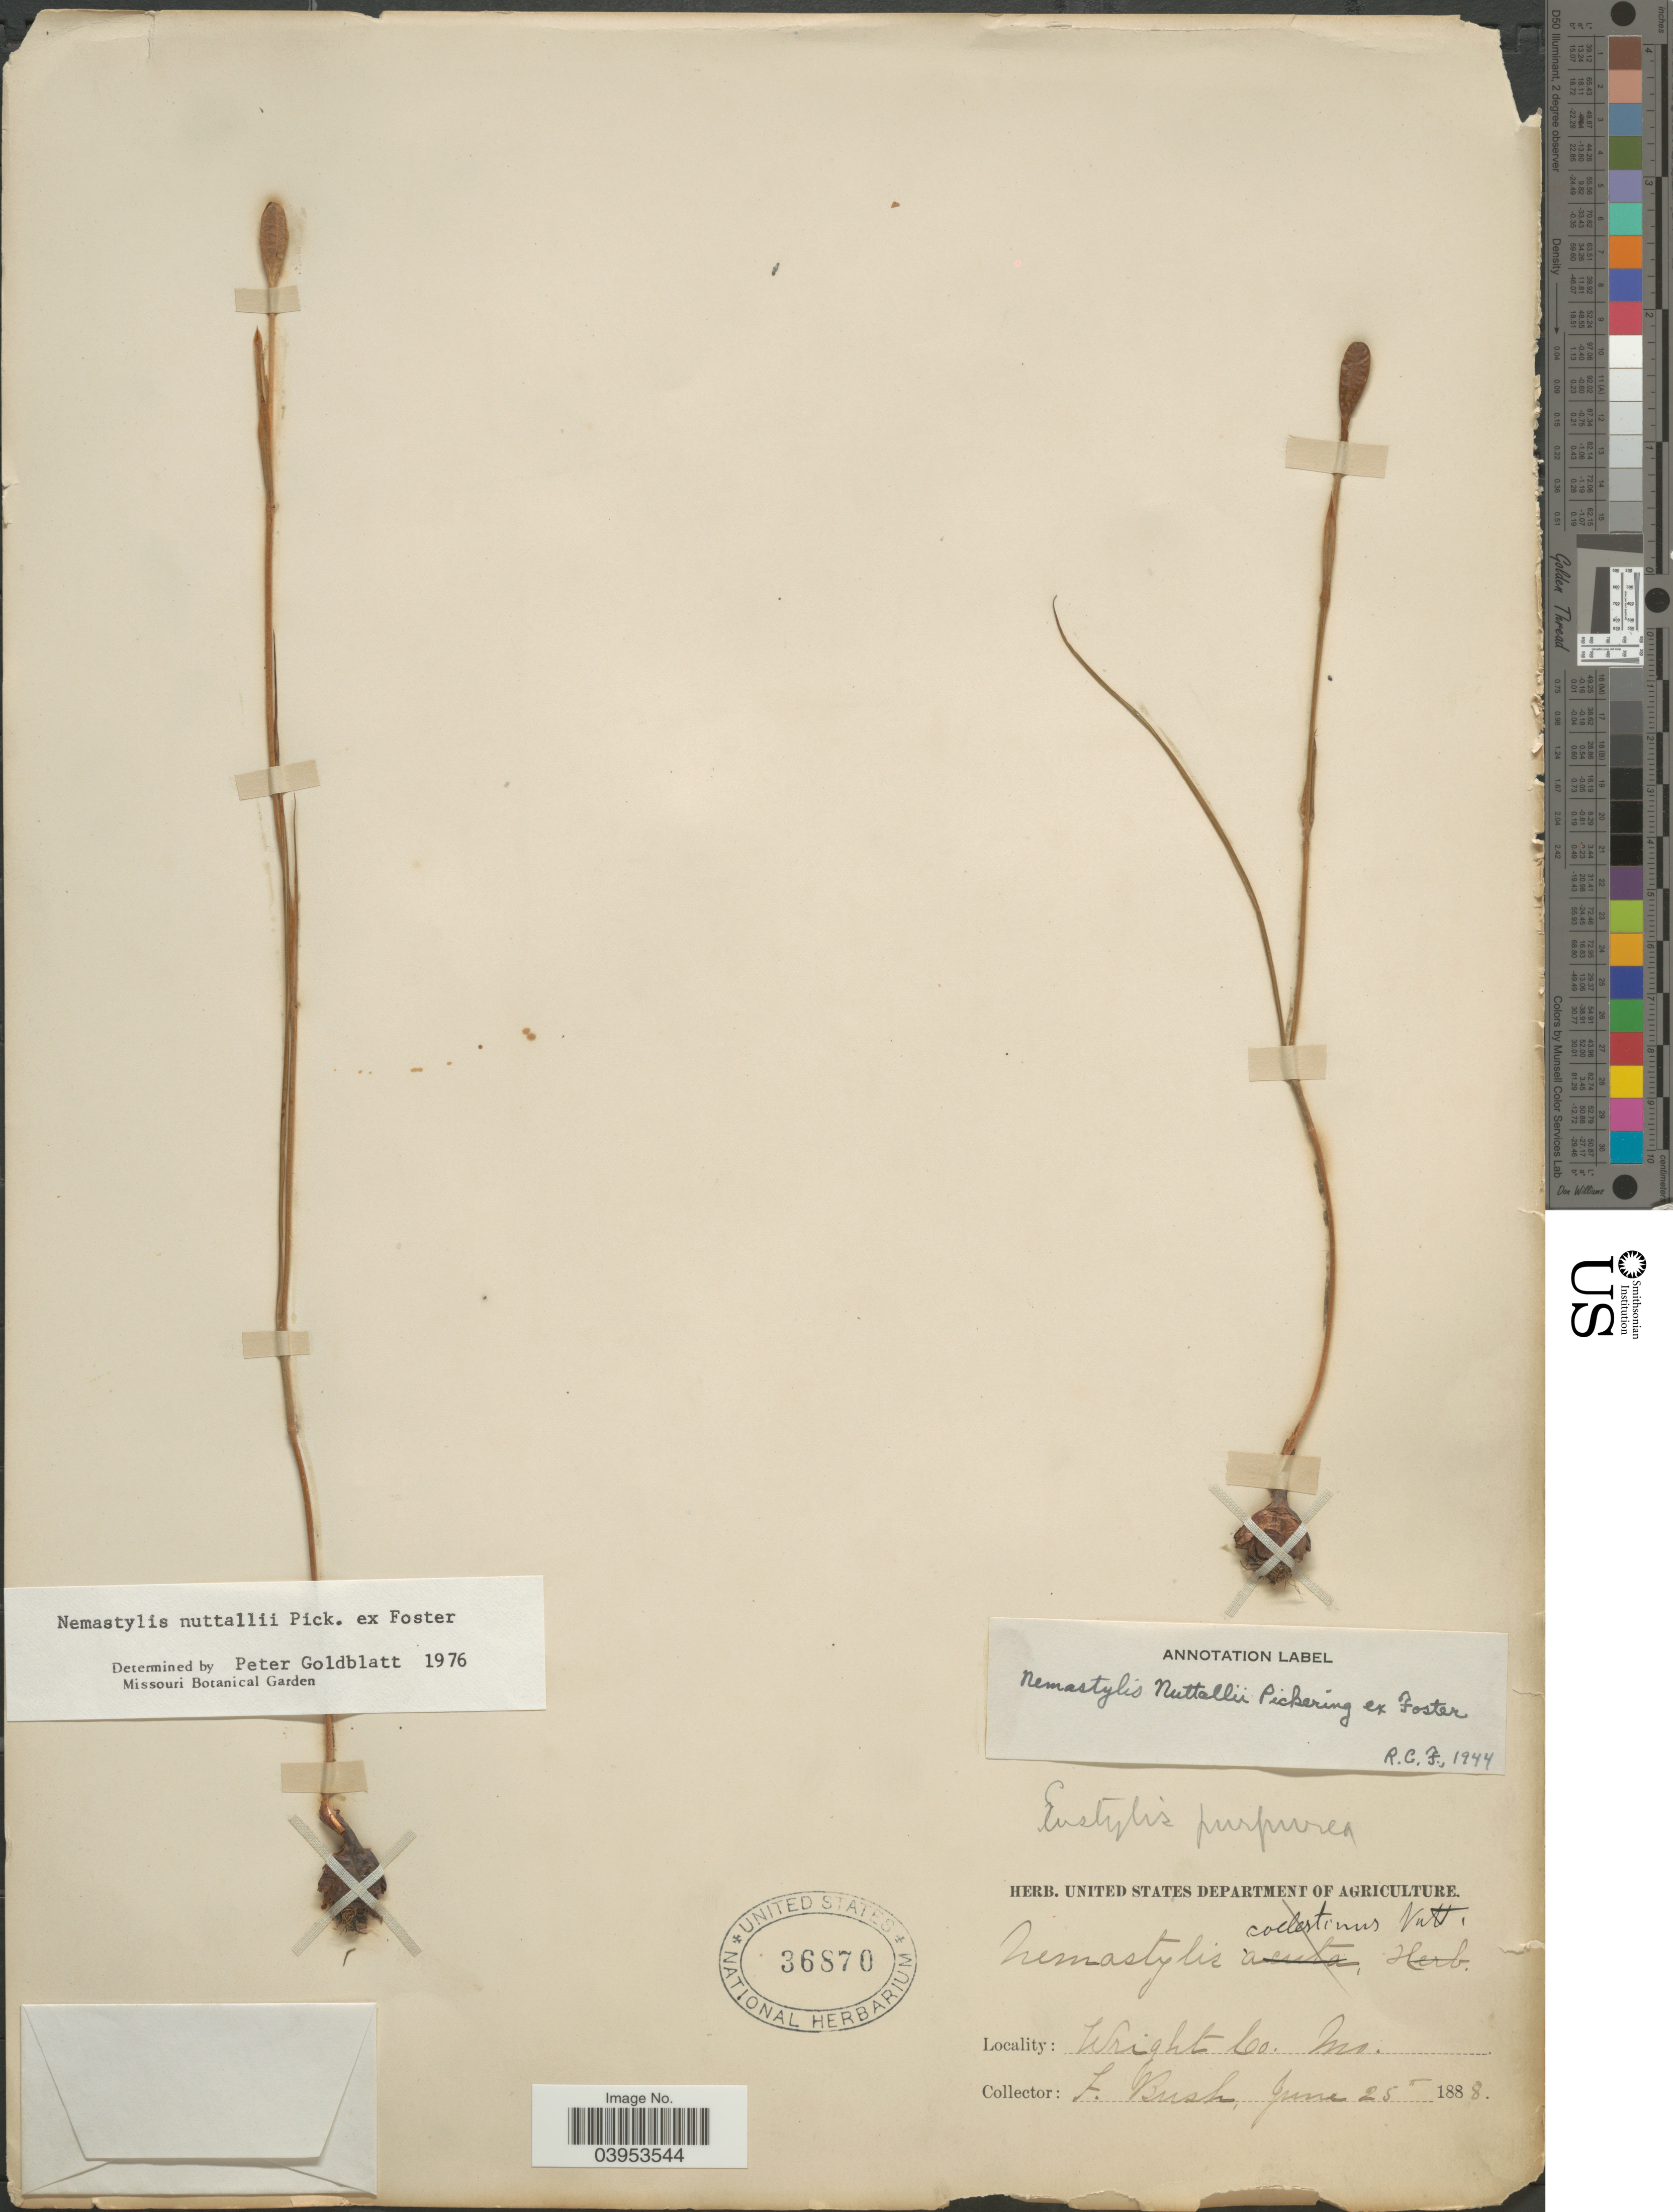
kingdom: Plantae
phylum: Tracheophyta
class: Liliopsida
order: Asparagales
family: Iridaceae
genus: Nemastylis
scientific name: Nemastylis nuttallii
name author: Pickering ex R.C. Foster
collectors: F. Bush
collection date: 1888-06-25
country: United States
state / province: Missouri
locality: Wright Co.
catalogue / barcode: US 36870